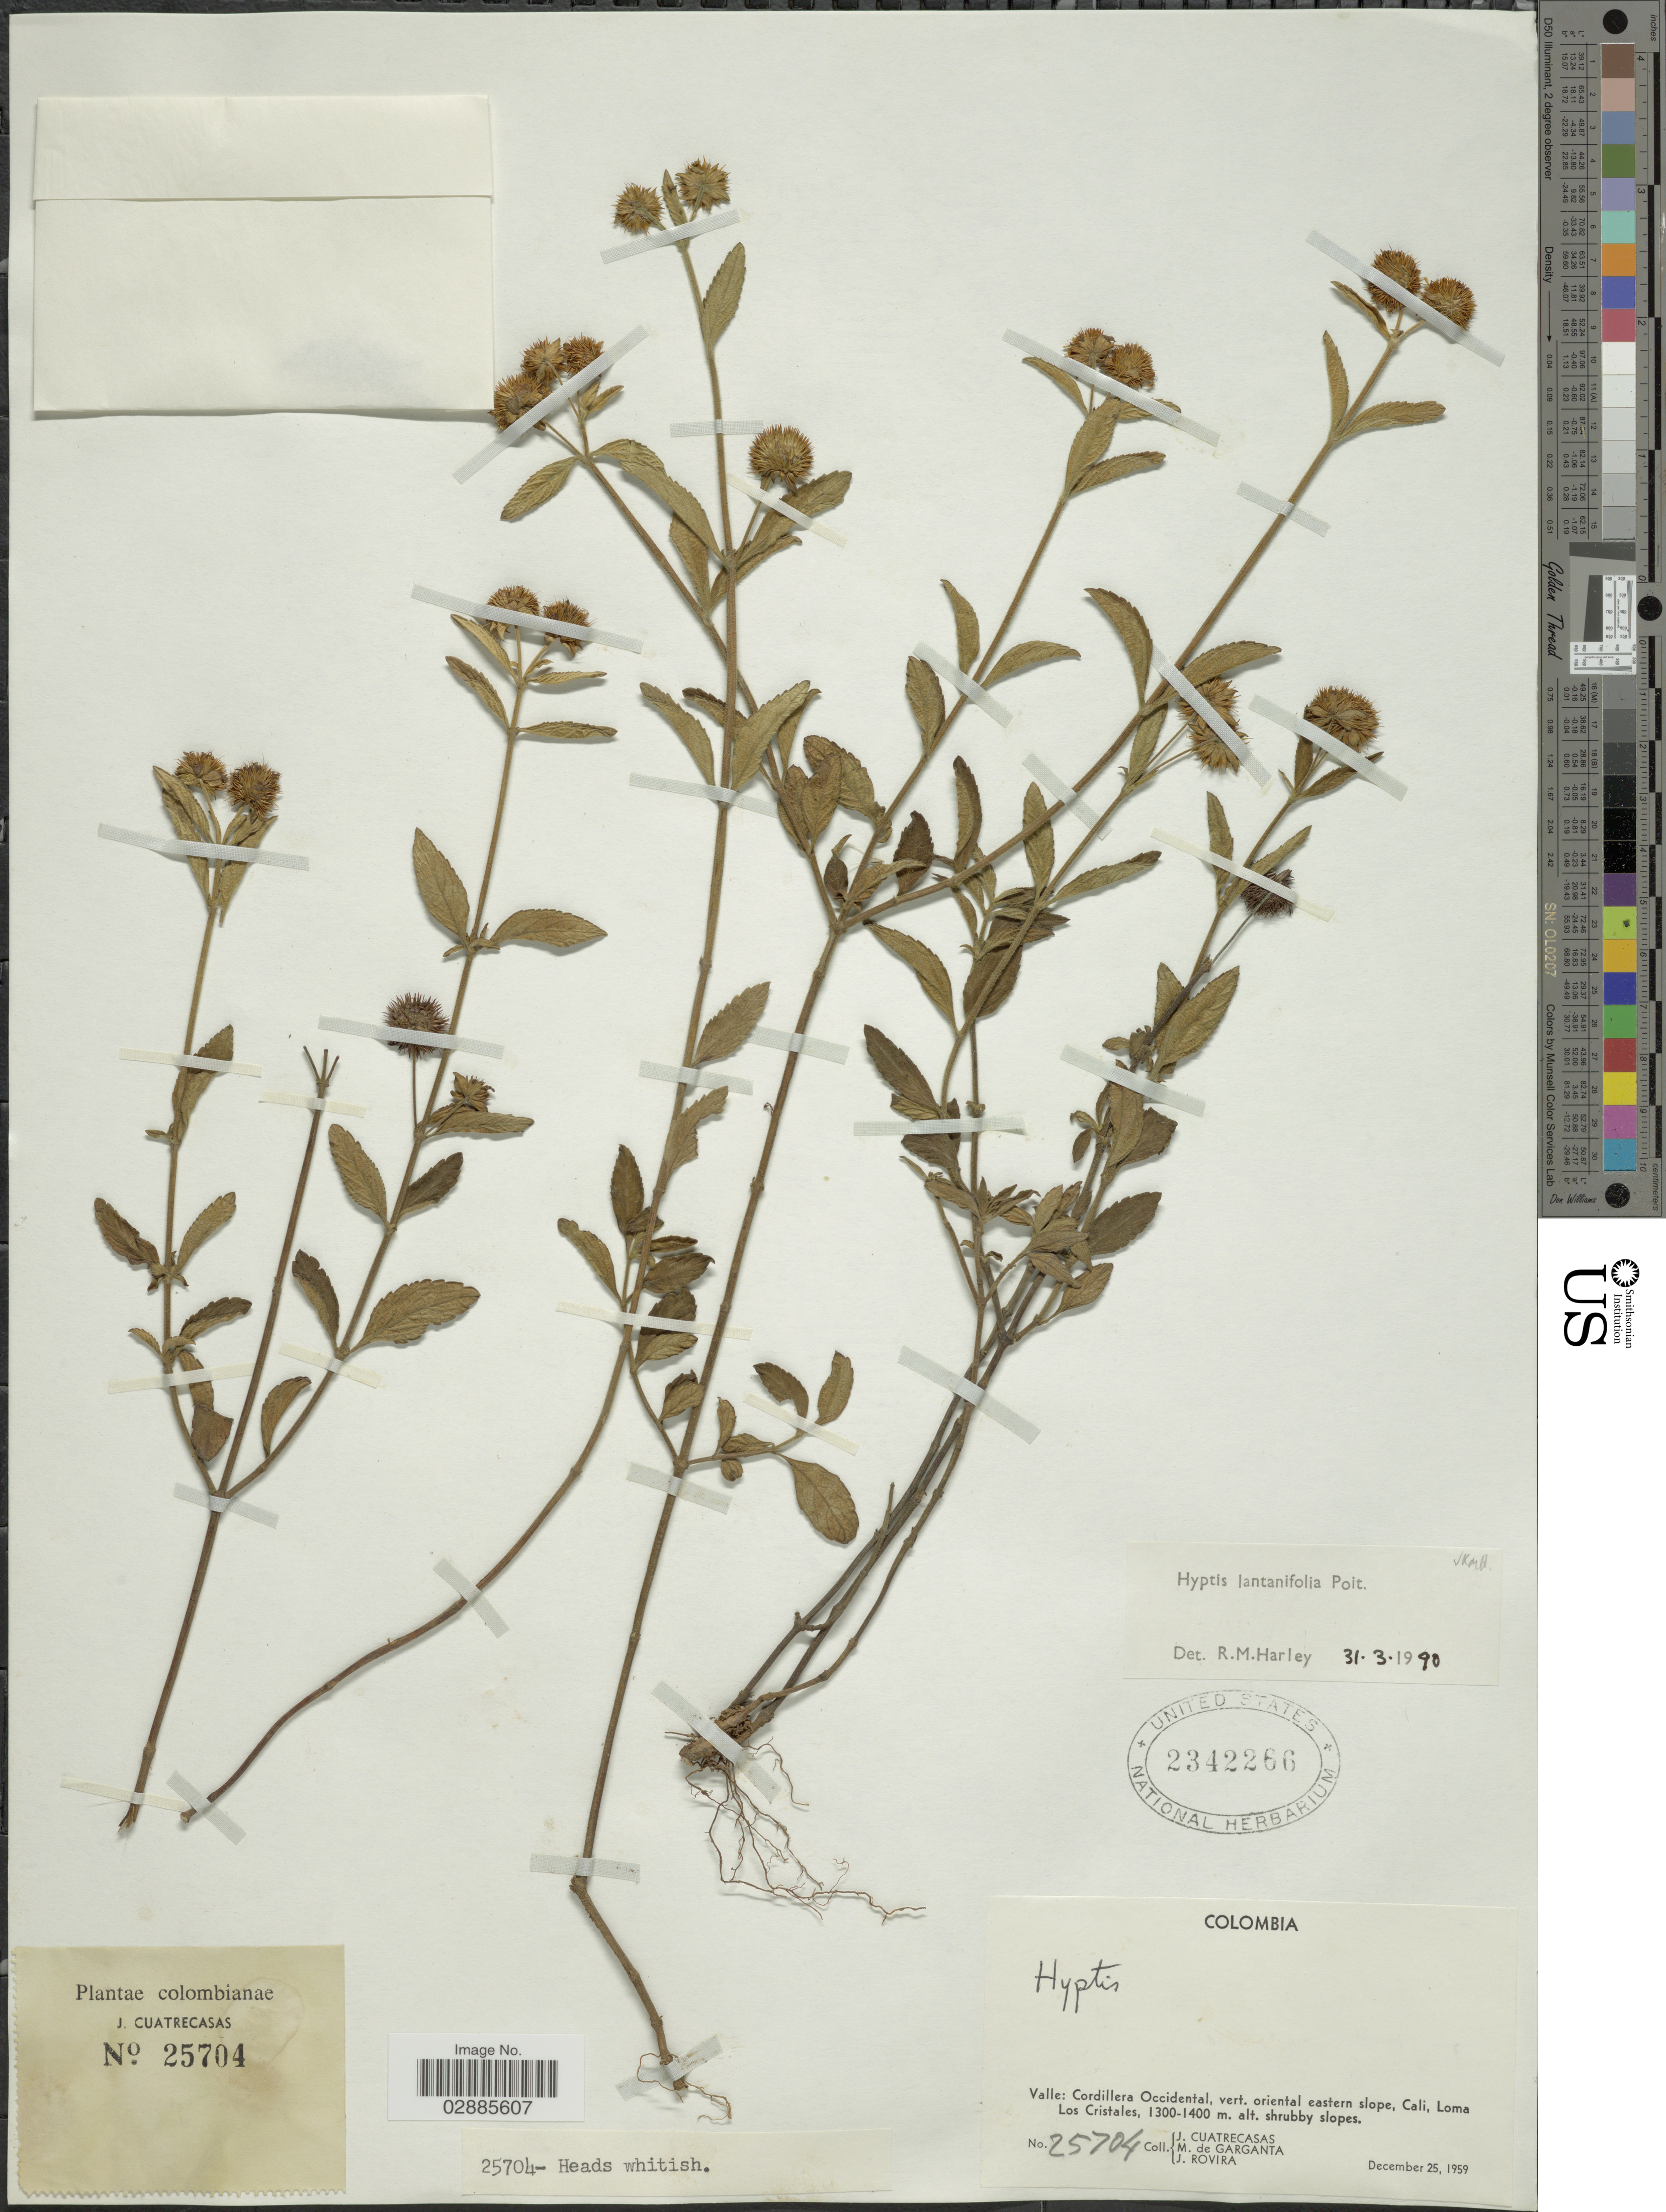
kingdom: Plantae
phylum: Tracheophyta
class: Magnoliopsida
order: Lamiales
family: Lamiaceae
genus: Hyptis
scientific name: Hyptis lantanifolia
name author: Poit.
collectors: J. Cuatrecasas, M. Garganta & J. Rovira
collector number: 25704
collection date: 1959-12-25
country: Colombia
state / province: Valle del Cauca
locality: Valle: Cordillera Occidental, vert. oriental eastern slope, Cali, Loma Los Cristales.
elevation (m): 1300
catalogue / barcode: US 2342266